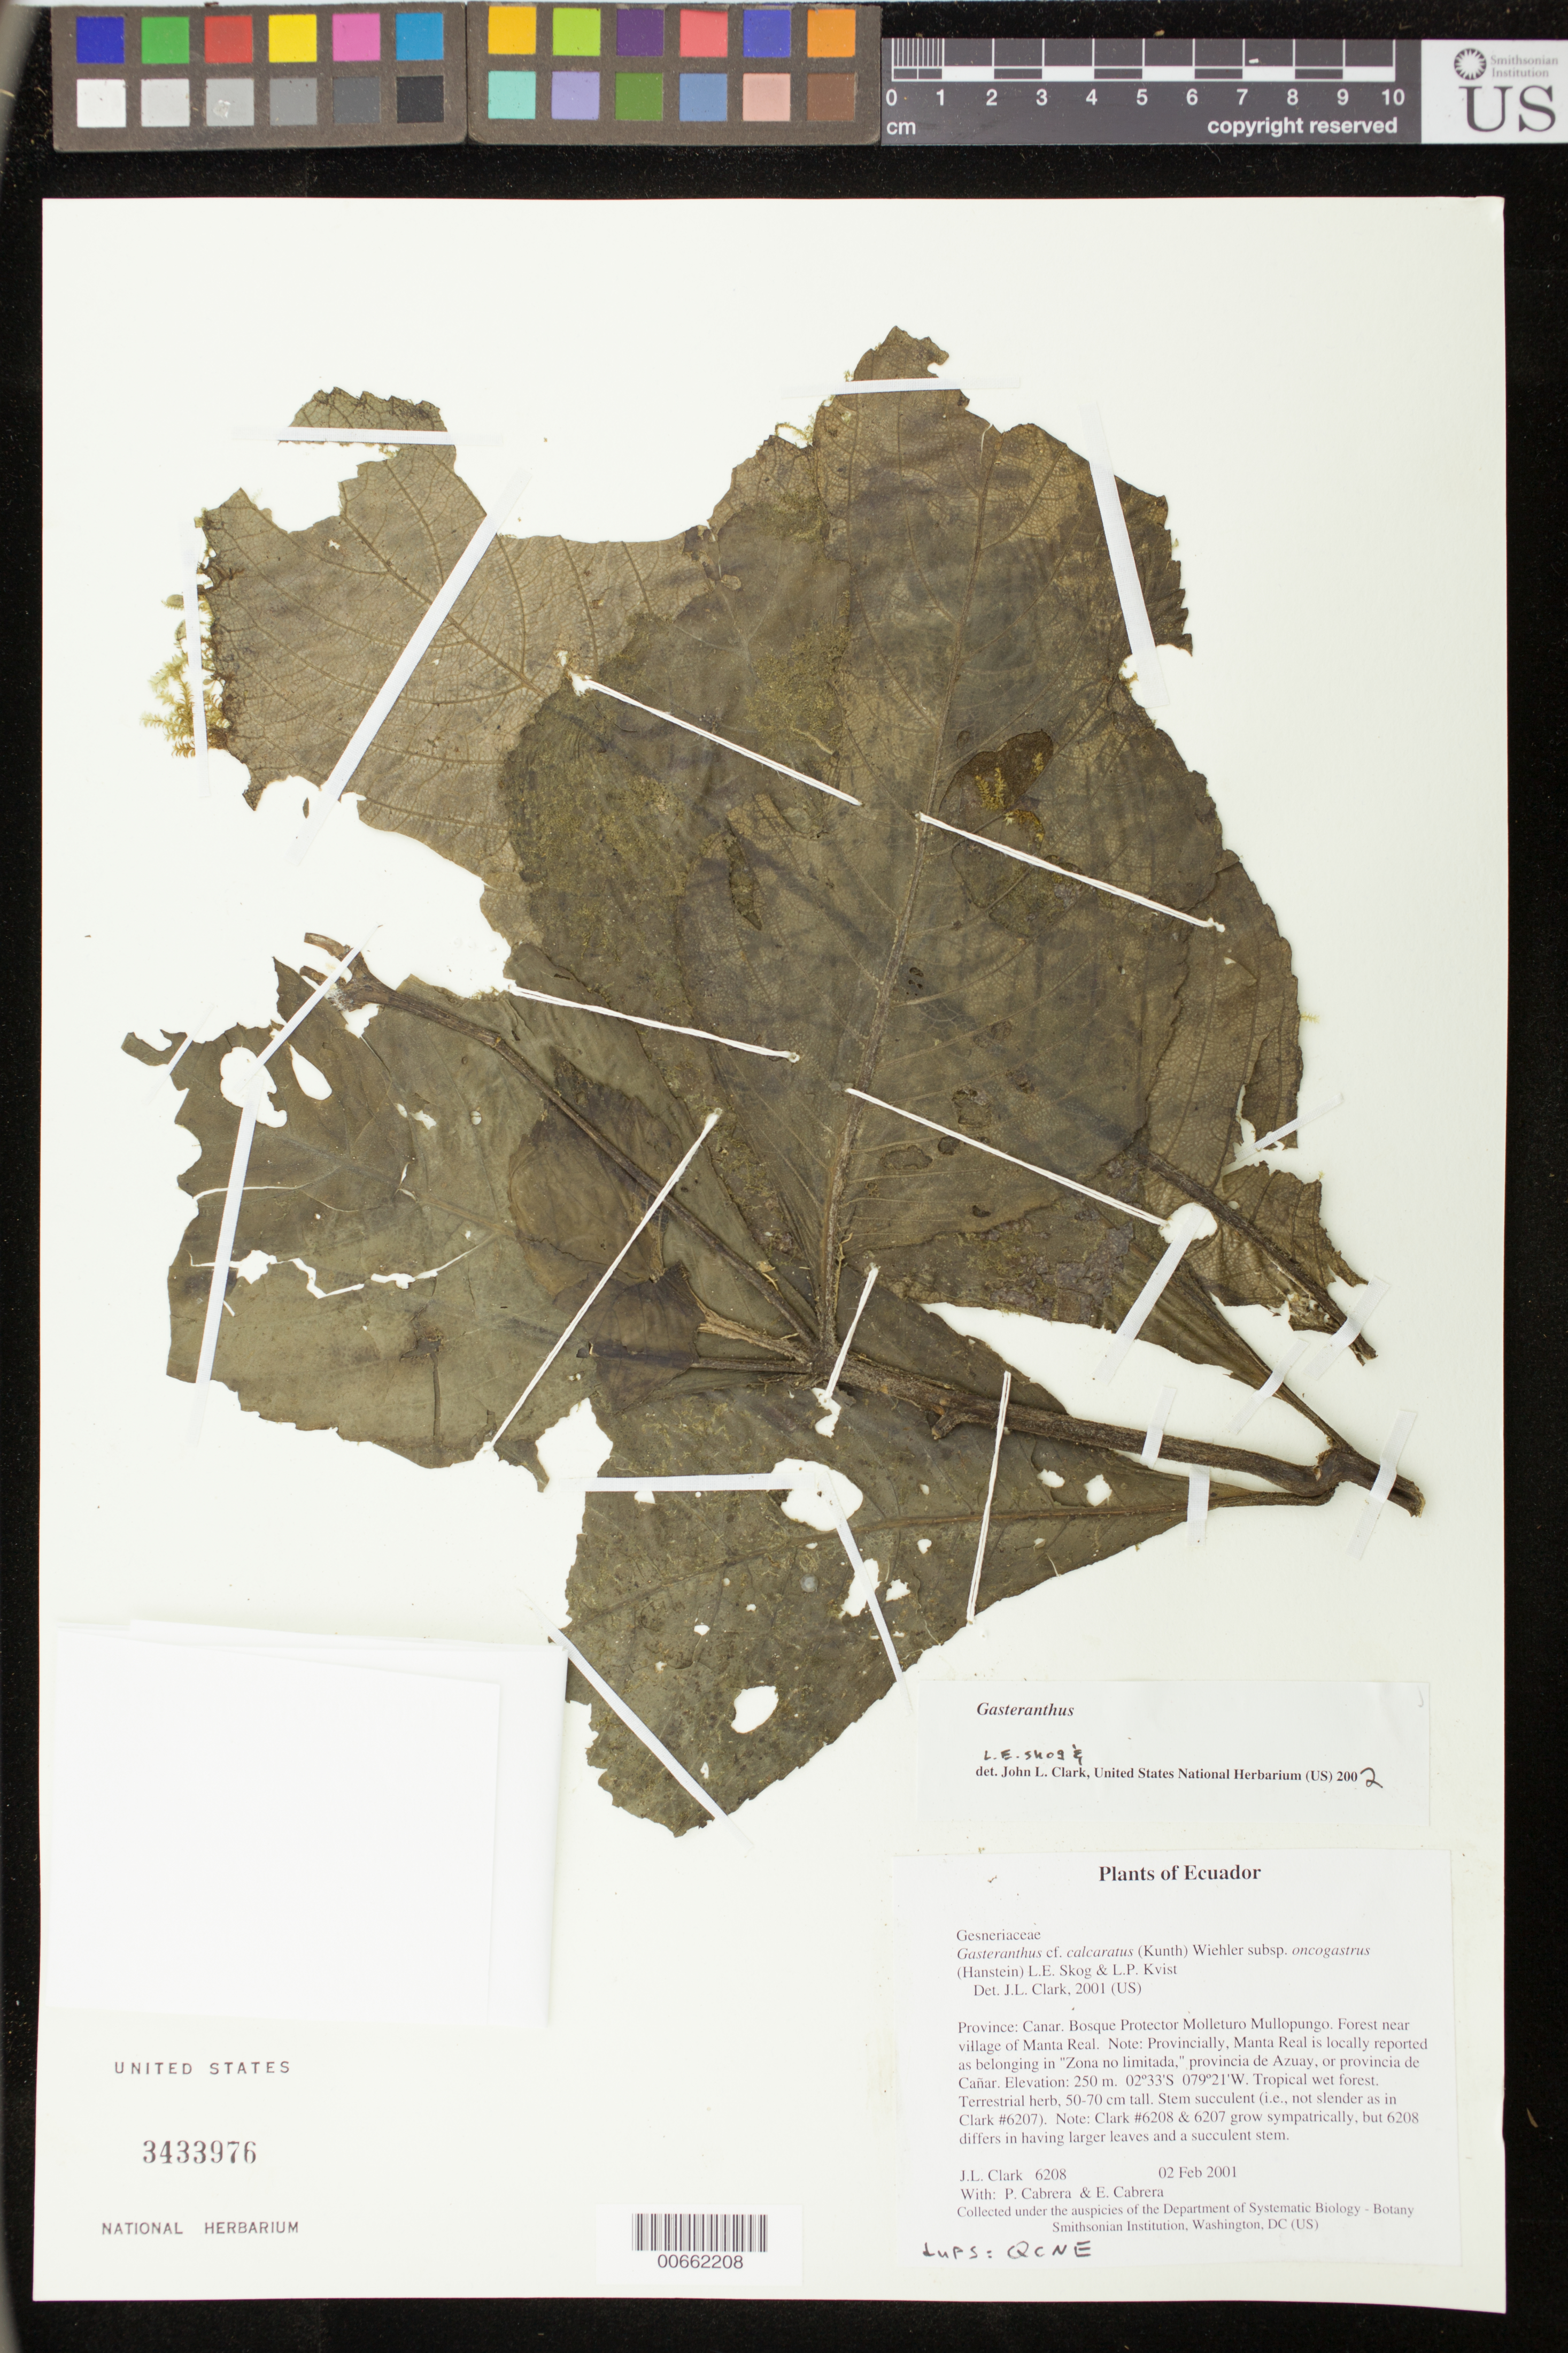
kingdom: Plantae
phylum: Tracheophyta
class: Magnoliopsida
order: Lamiales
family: Gesneriaceae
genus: Gasteranthus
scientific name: Gasteranthus sp.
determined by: Clark, J. L.; Skog, Laurence E.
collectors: J. L. Clark, P. Cabrera & E. Cabrera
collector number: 6208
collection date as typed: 02 Feb 2001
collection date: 2001-02-02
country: Ecuador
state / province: Cañar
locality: Bosque Protector Molleturo Mullopungo. Forest near village of Manta Real. Note: Provincially, Manta Real is locally reported as belonging in "Zona no limitada," provincia de Azuay, or provincia de Cañar.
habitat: Tropical wet forest.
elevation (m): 250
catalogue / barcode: US 3433976